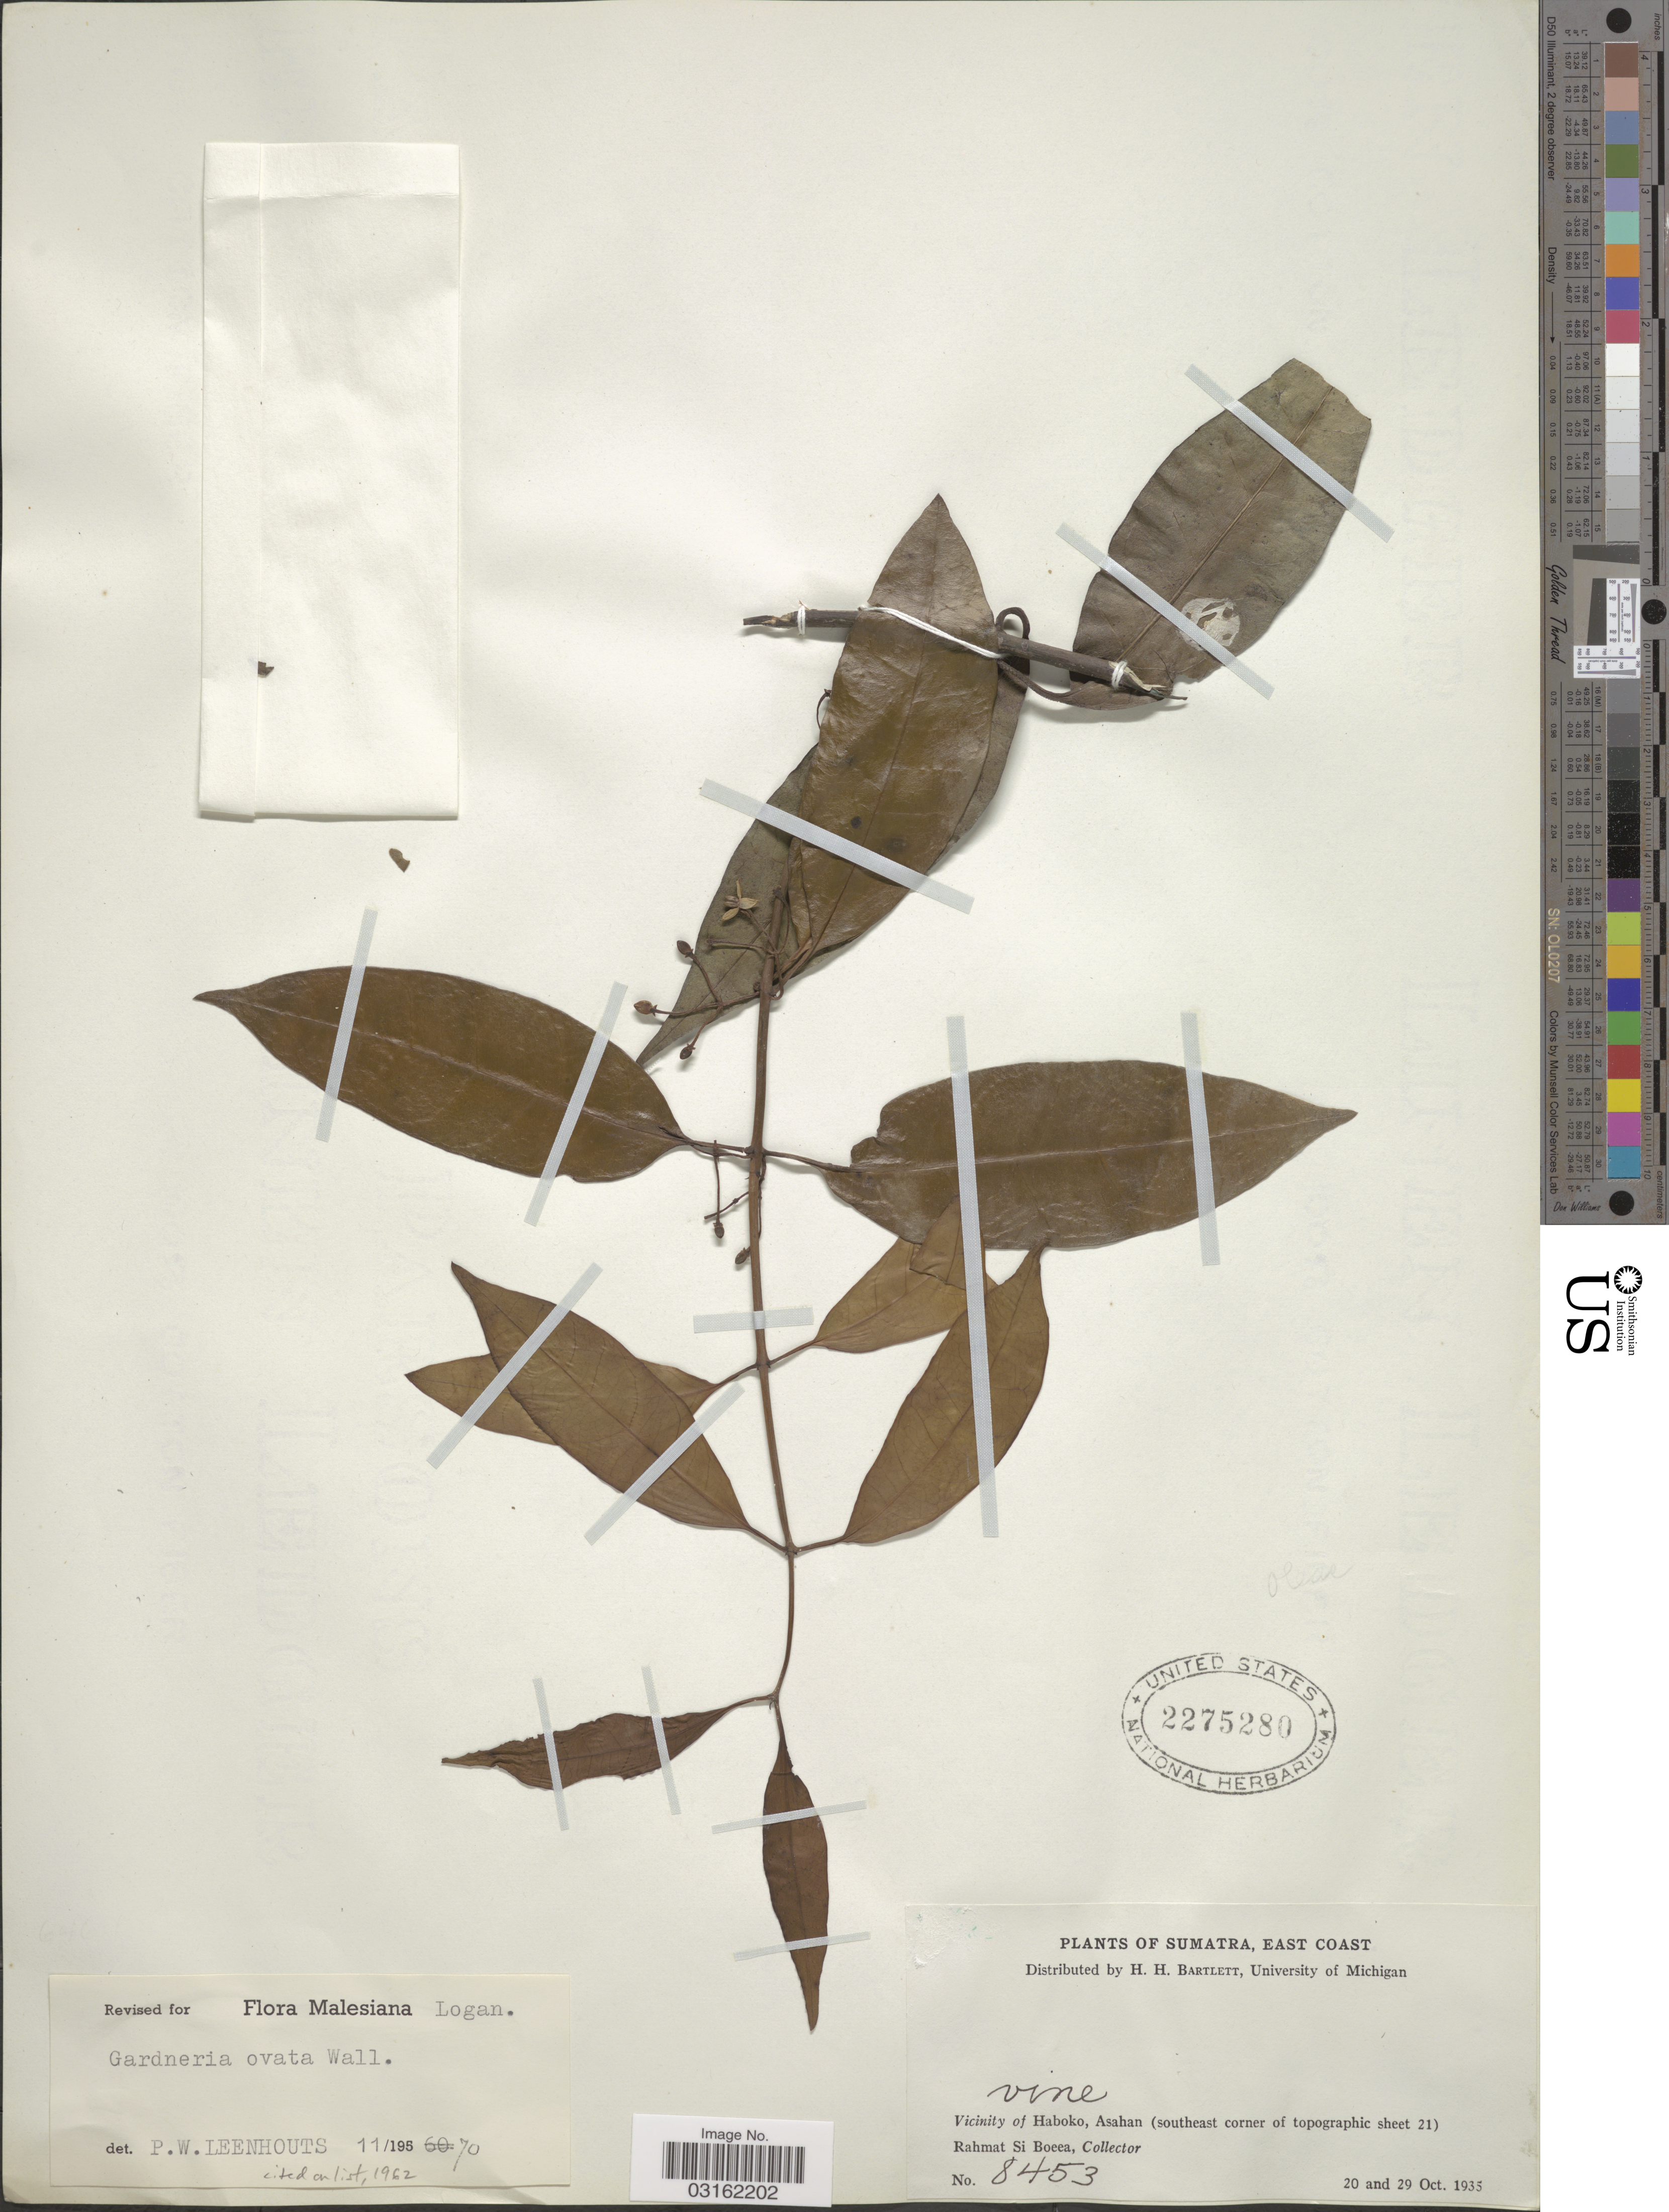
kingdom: Plantae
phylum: Tracheophyta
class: Magnoliopsida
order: Gentianales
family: Loganiaceae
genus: Gardneria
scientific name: Gardneria ovata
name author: Wall.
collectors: Rahmat Si Boeea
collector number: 8453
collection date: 1935-10-20/1935-10-29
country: Indonesia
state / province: Sumatra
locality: East Coast, Vicinity of Haboko, Asahan (southeast corner of topographic sheet 21), Rahmat Si Boeea.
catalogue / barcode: US 2275280